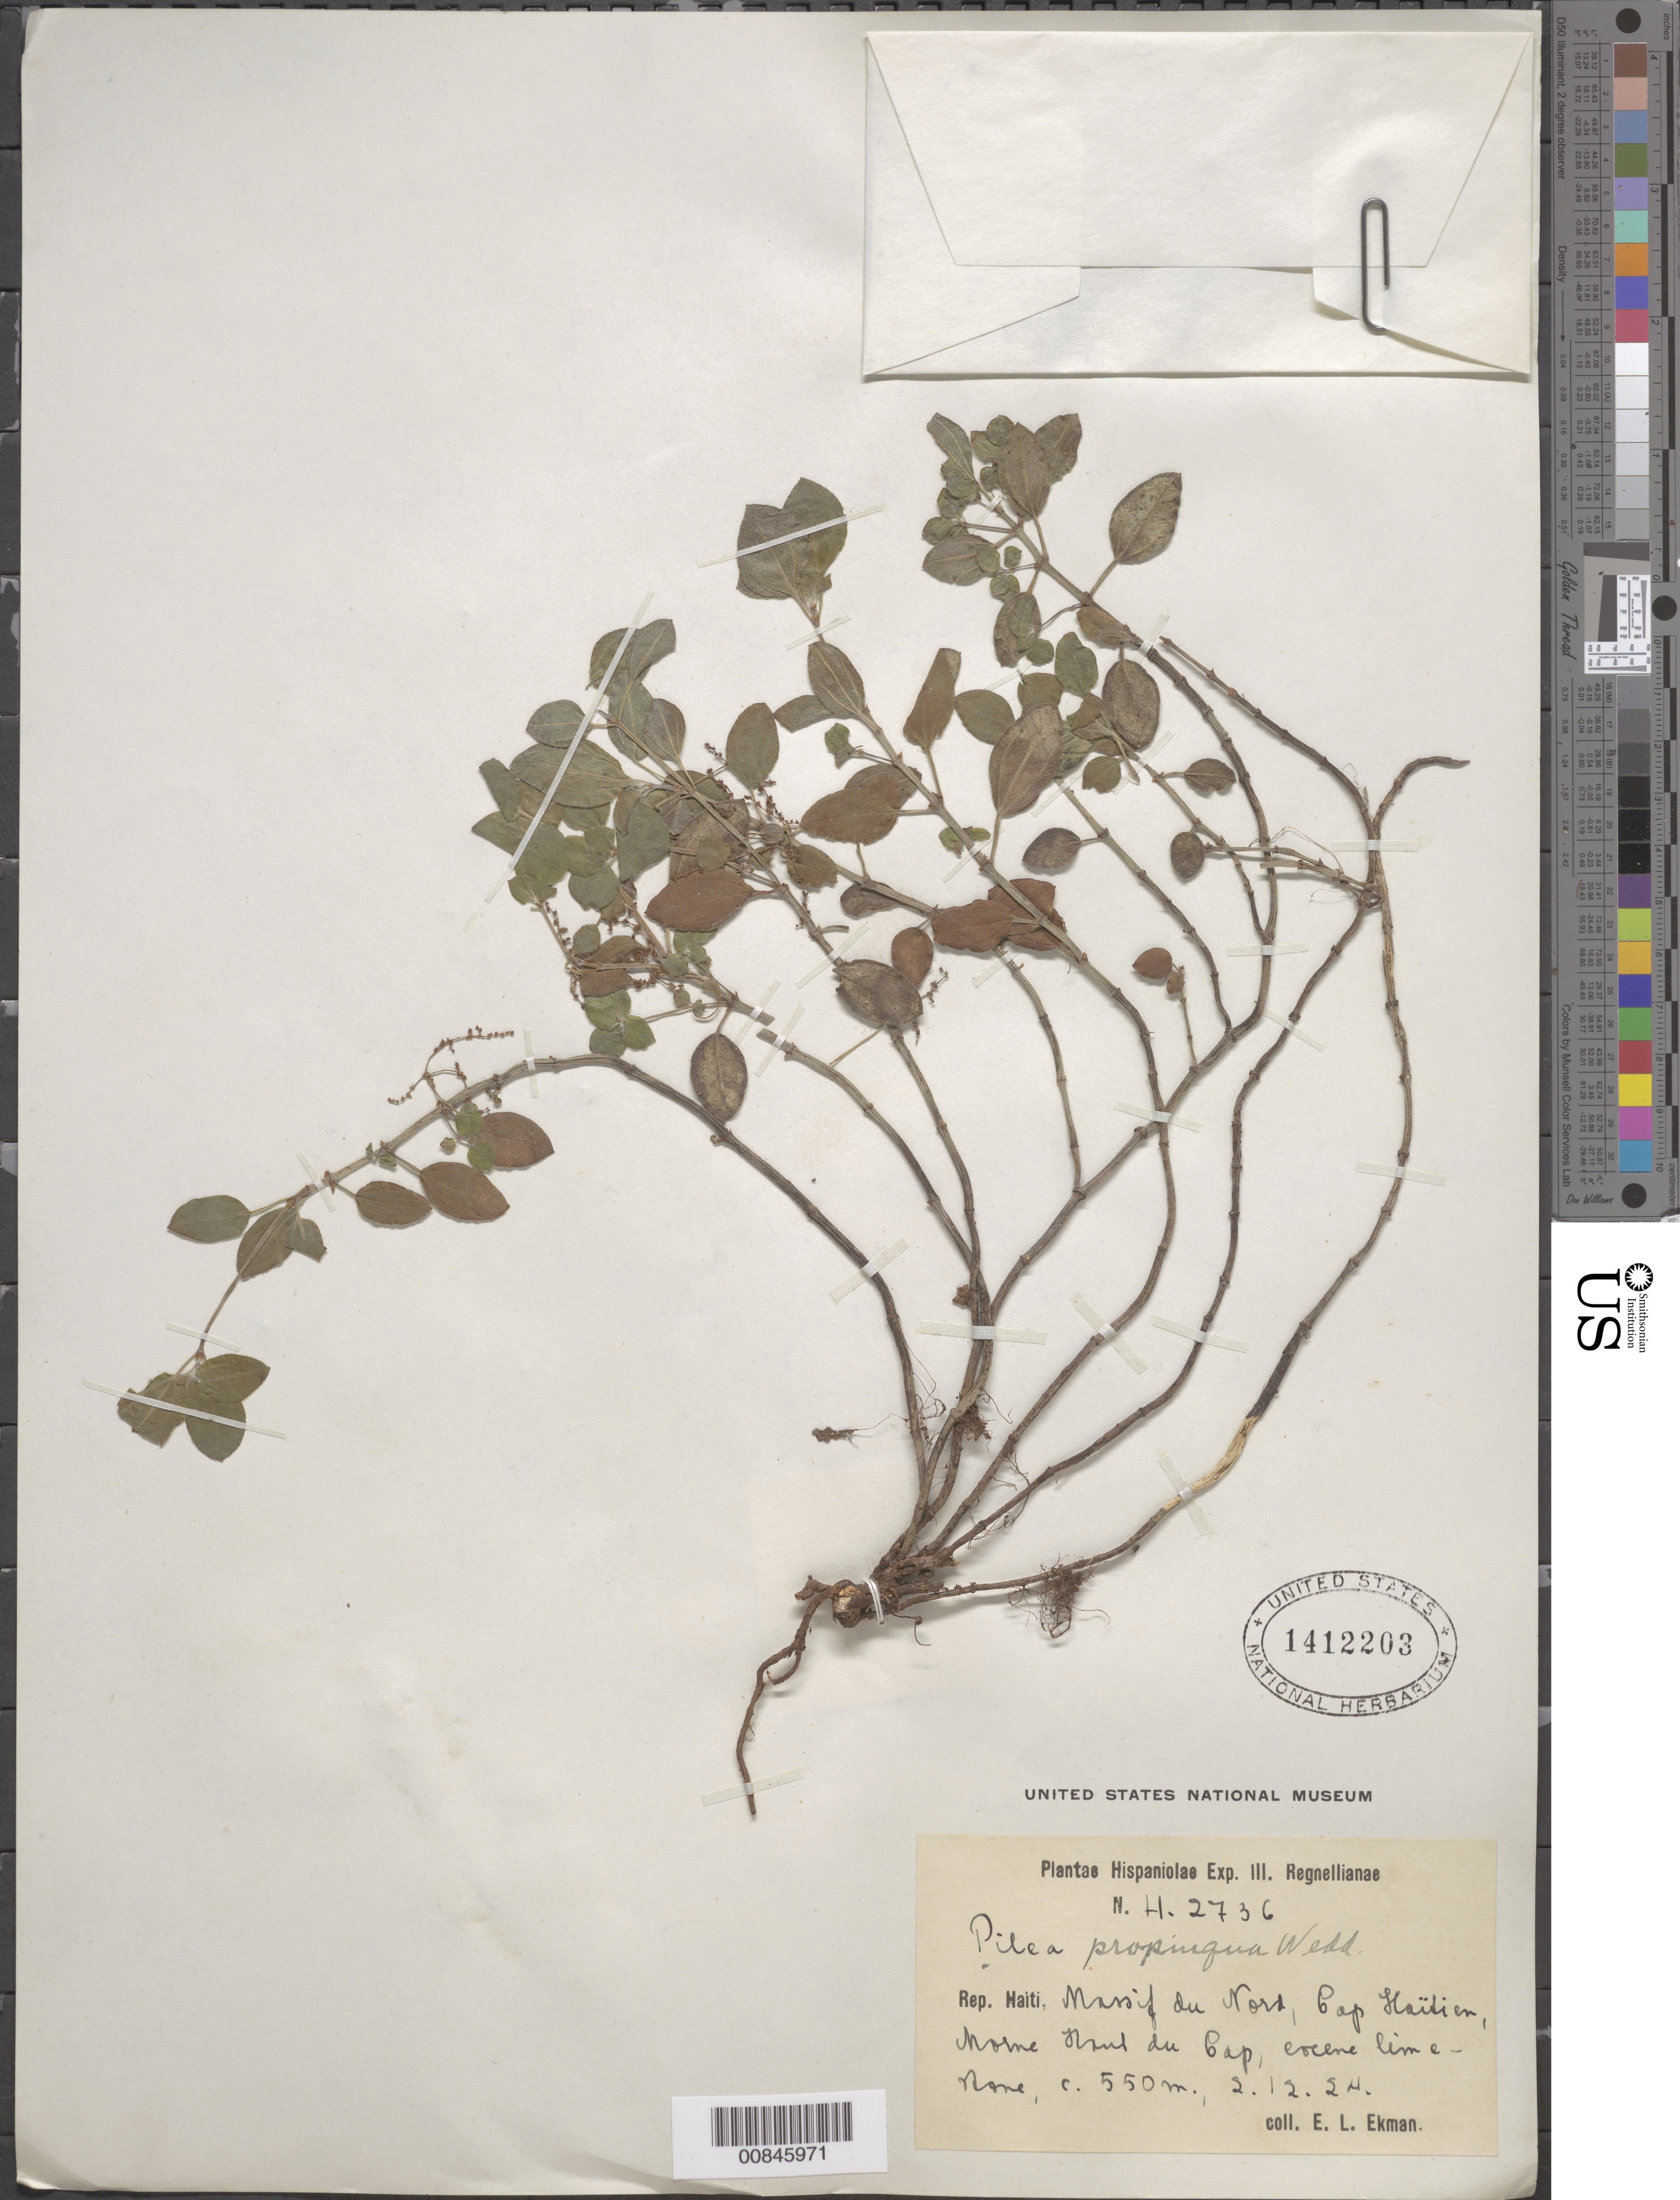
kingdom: Plantae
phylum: Tracheophyta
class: Magnoliopsida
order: Rosales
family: Urticaceae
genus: Pilea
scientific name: Pilea propinqua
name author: Wedd.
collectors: E. L. Ekman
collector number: H 2736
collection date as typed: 02 Dec 1924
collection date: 1924-12-02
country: Haiti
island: Hispaniola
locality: Massif du Nord, Cap Haitien, Haut du Cap.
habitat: Eocene limestone.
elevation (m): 550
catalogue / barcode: US 1412203